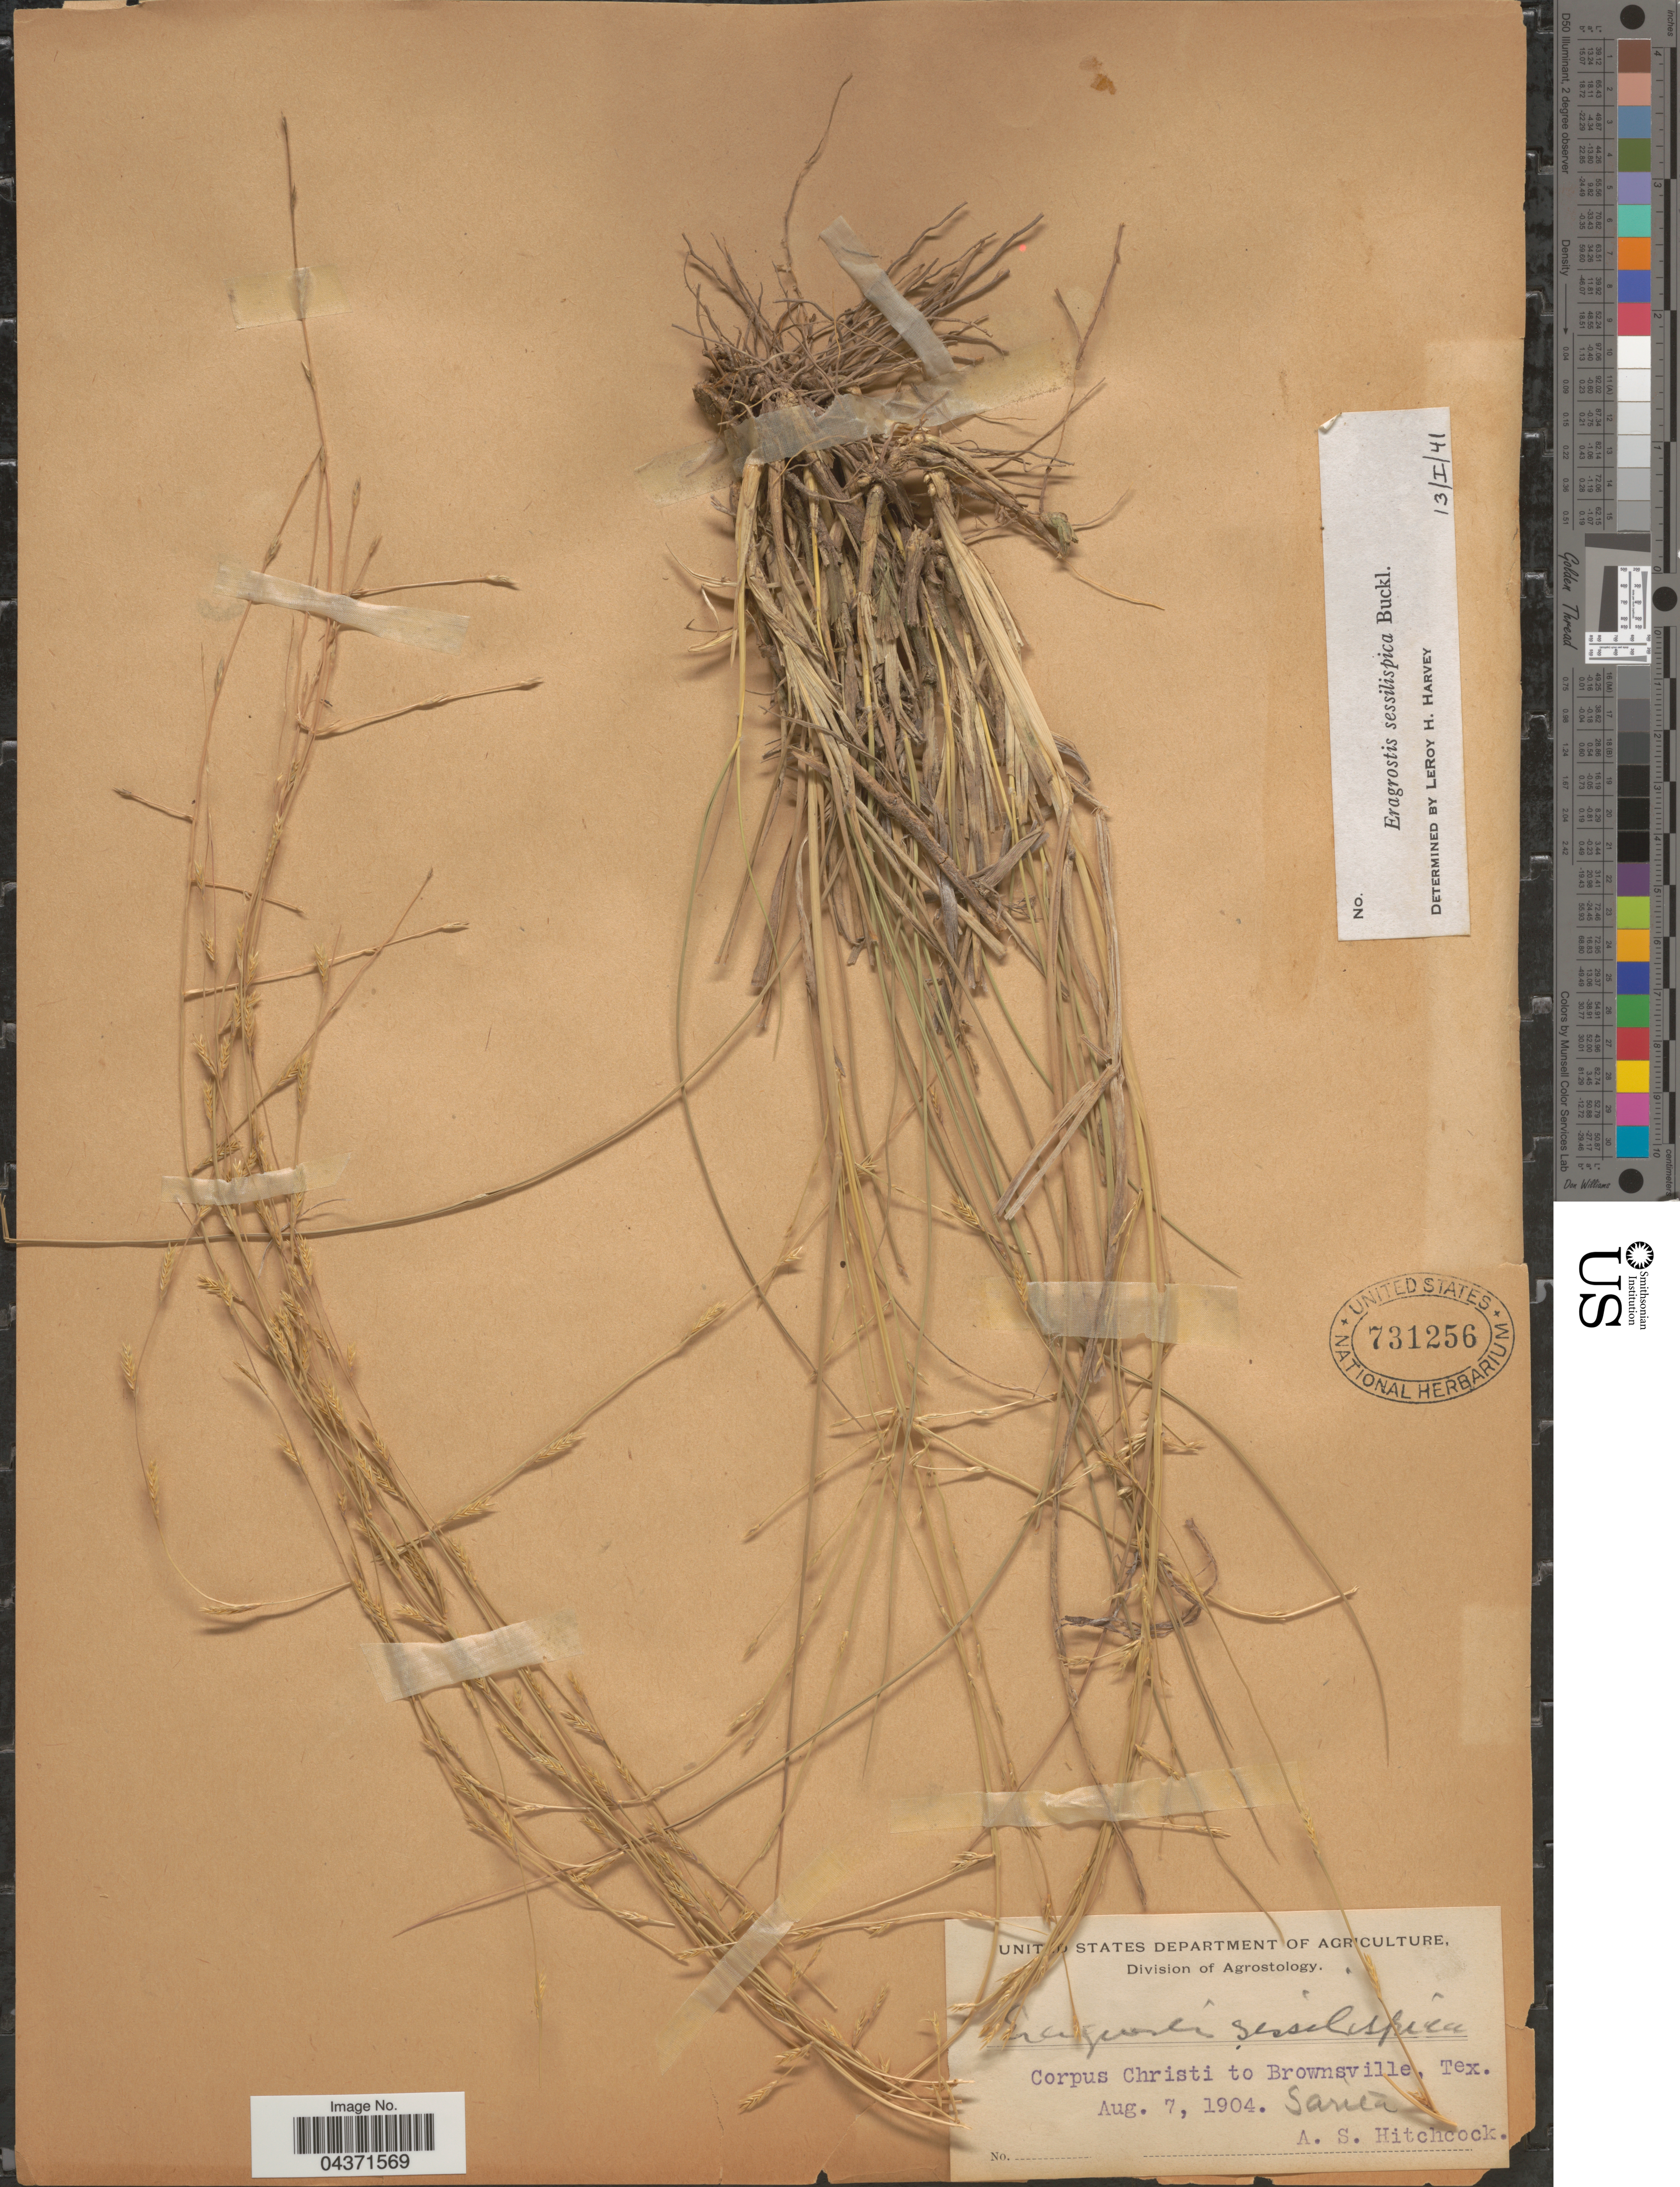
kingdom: Plantae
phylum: Tracheophyta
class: Liliopsida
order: Poales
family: Poaceae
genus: Eragrostis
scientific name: Eragrostis sessilispica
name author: Buckley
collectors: A. S. Hitchcock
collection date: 1904-08-07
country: United States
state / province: Texas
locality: Corpus Christi to Brownsville. Sarita.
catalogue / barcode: US 731256